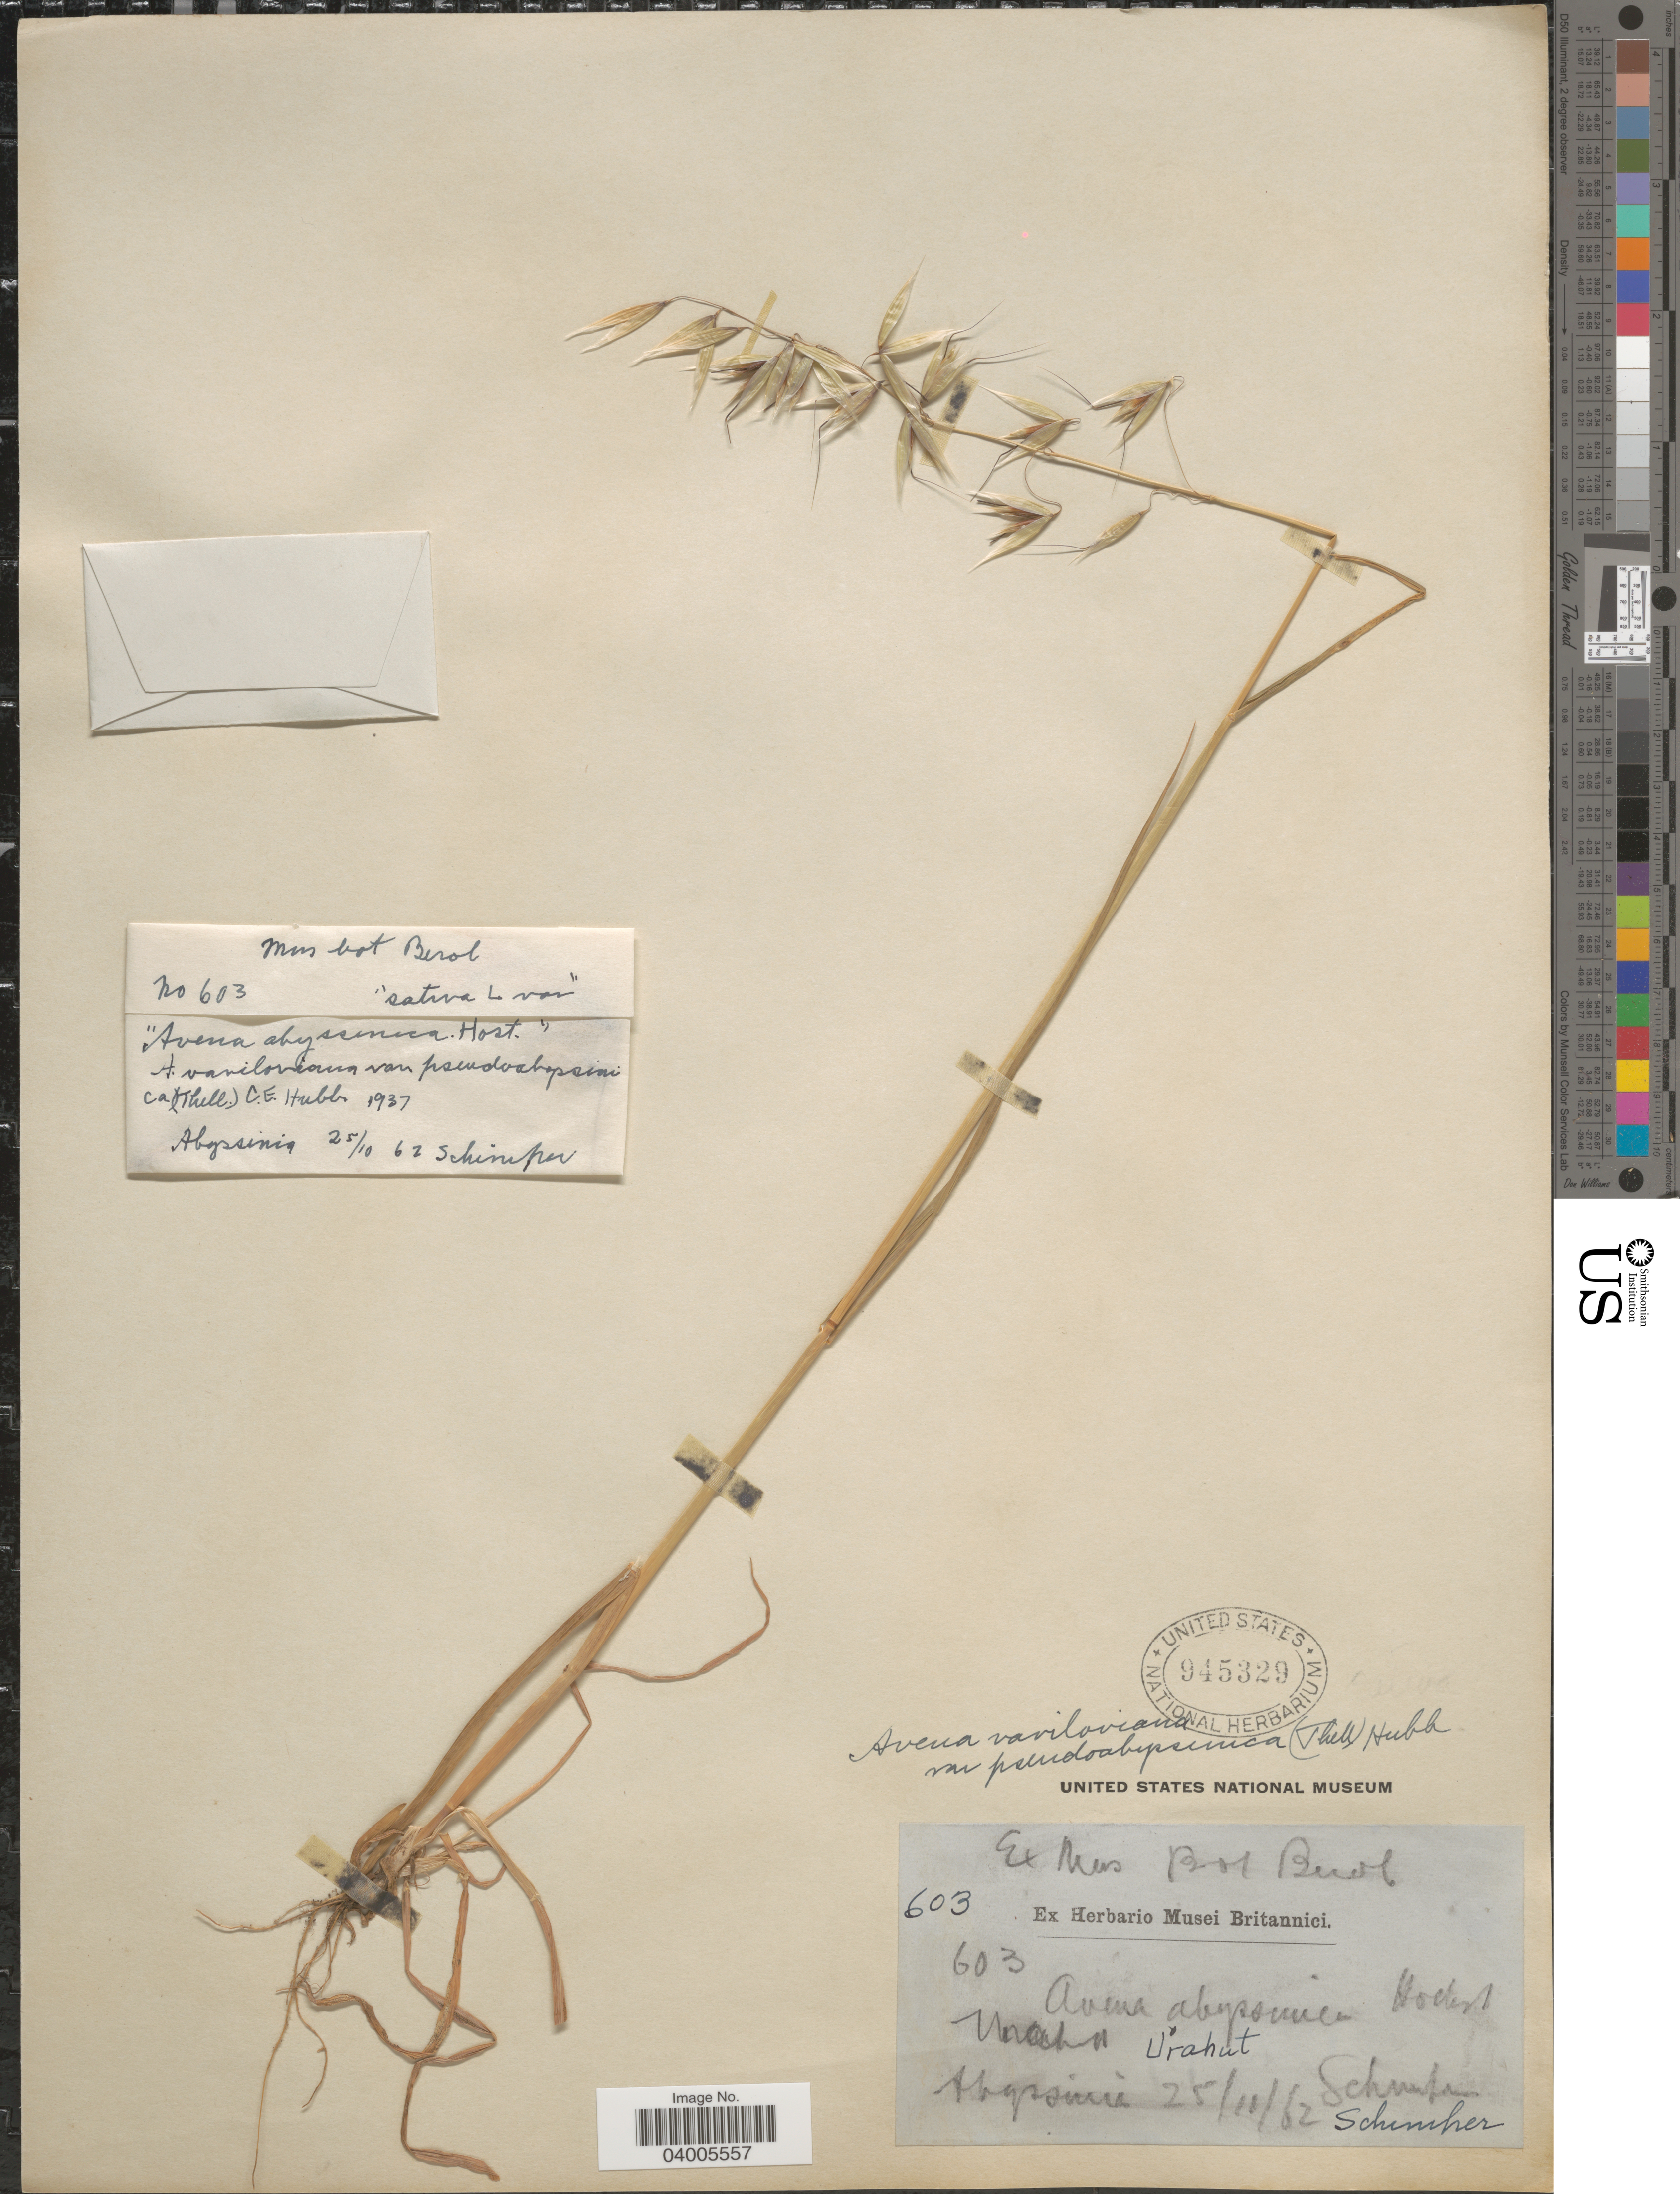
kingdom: Plantae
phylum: Tracheophyta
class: Liliopsida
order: Poales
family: Poaceae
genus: Avena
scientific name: Avena vaviloviana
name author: (Malzev) Mordvinkina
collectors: -. Schimper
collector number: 603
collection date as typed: Transcribed d/m/y: 25/10/62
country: Ethiopia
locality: Urahut. Abyssinia.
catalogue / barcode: US 945329